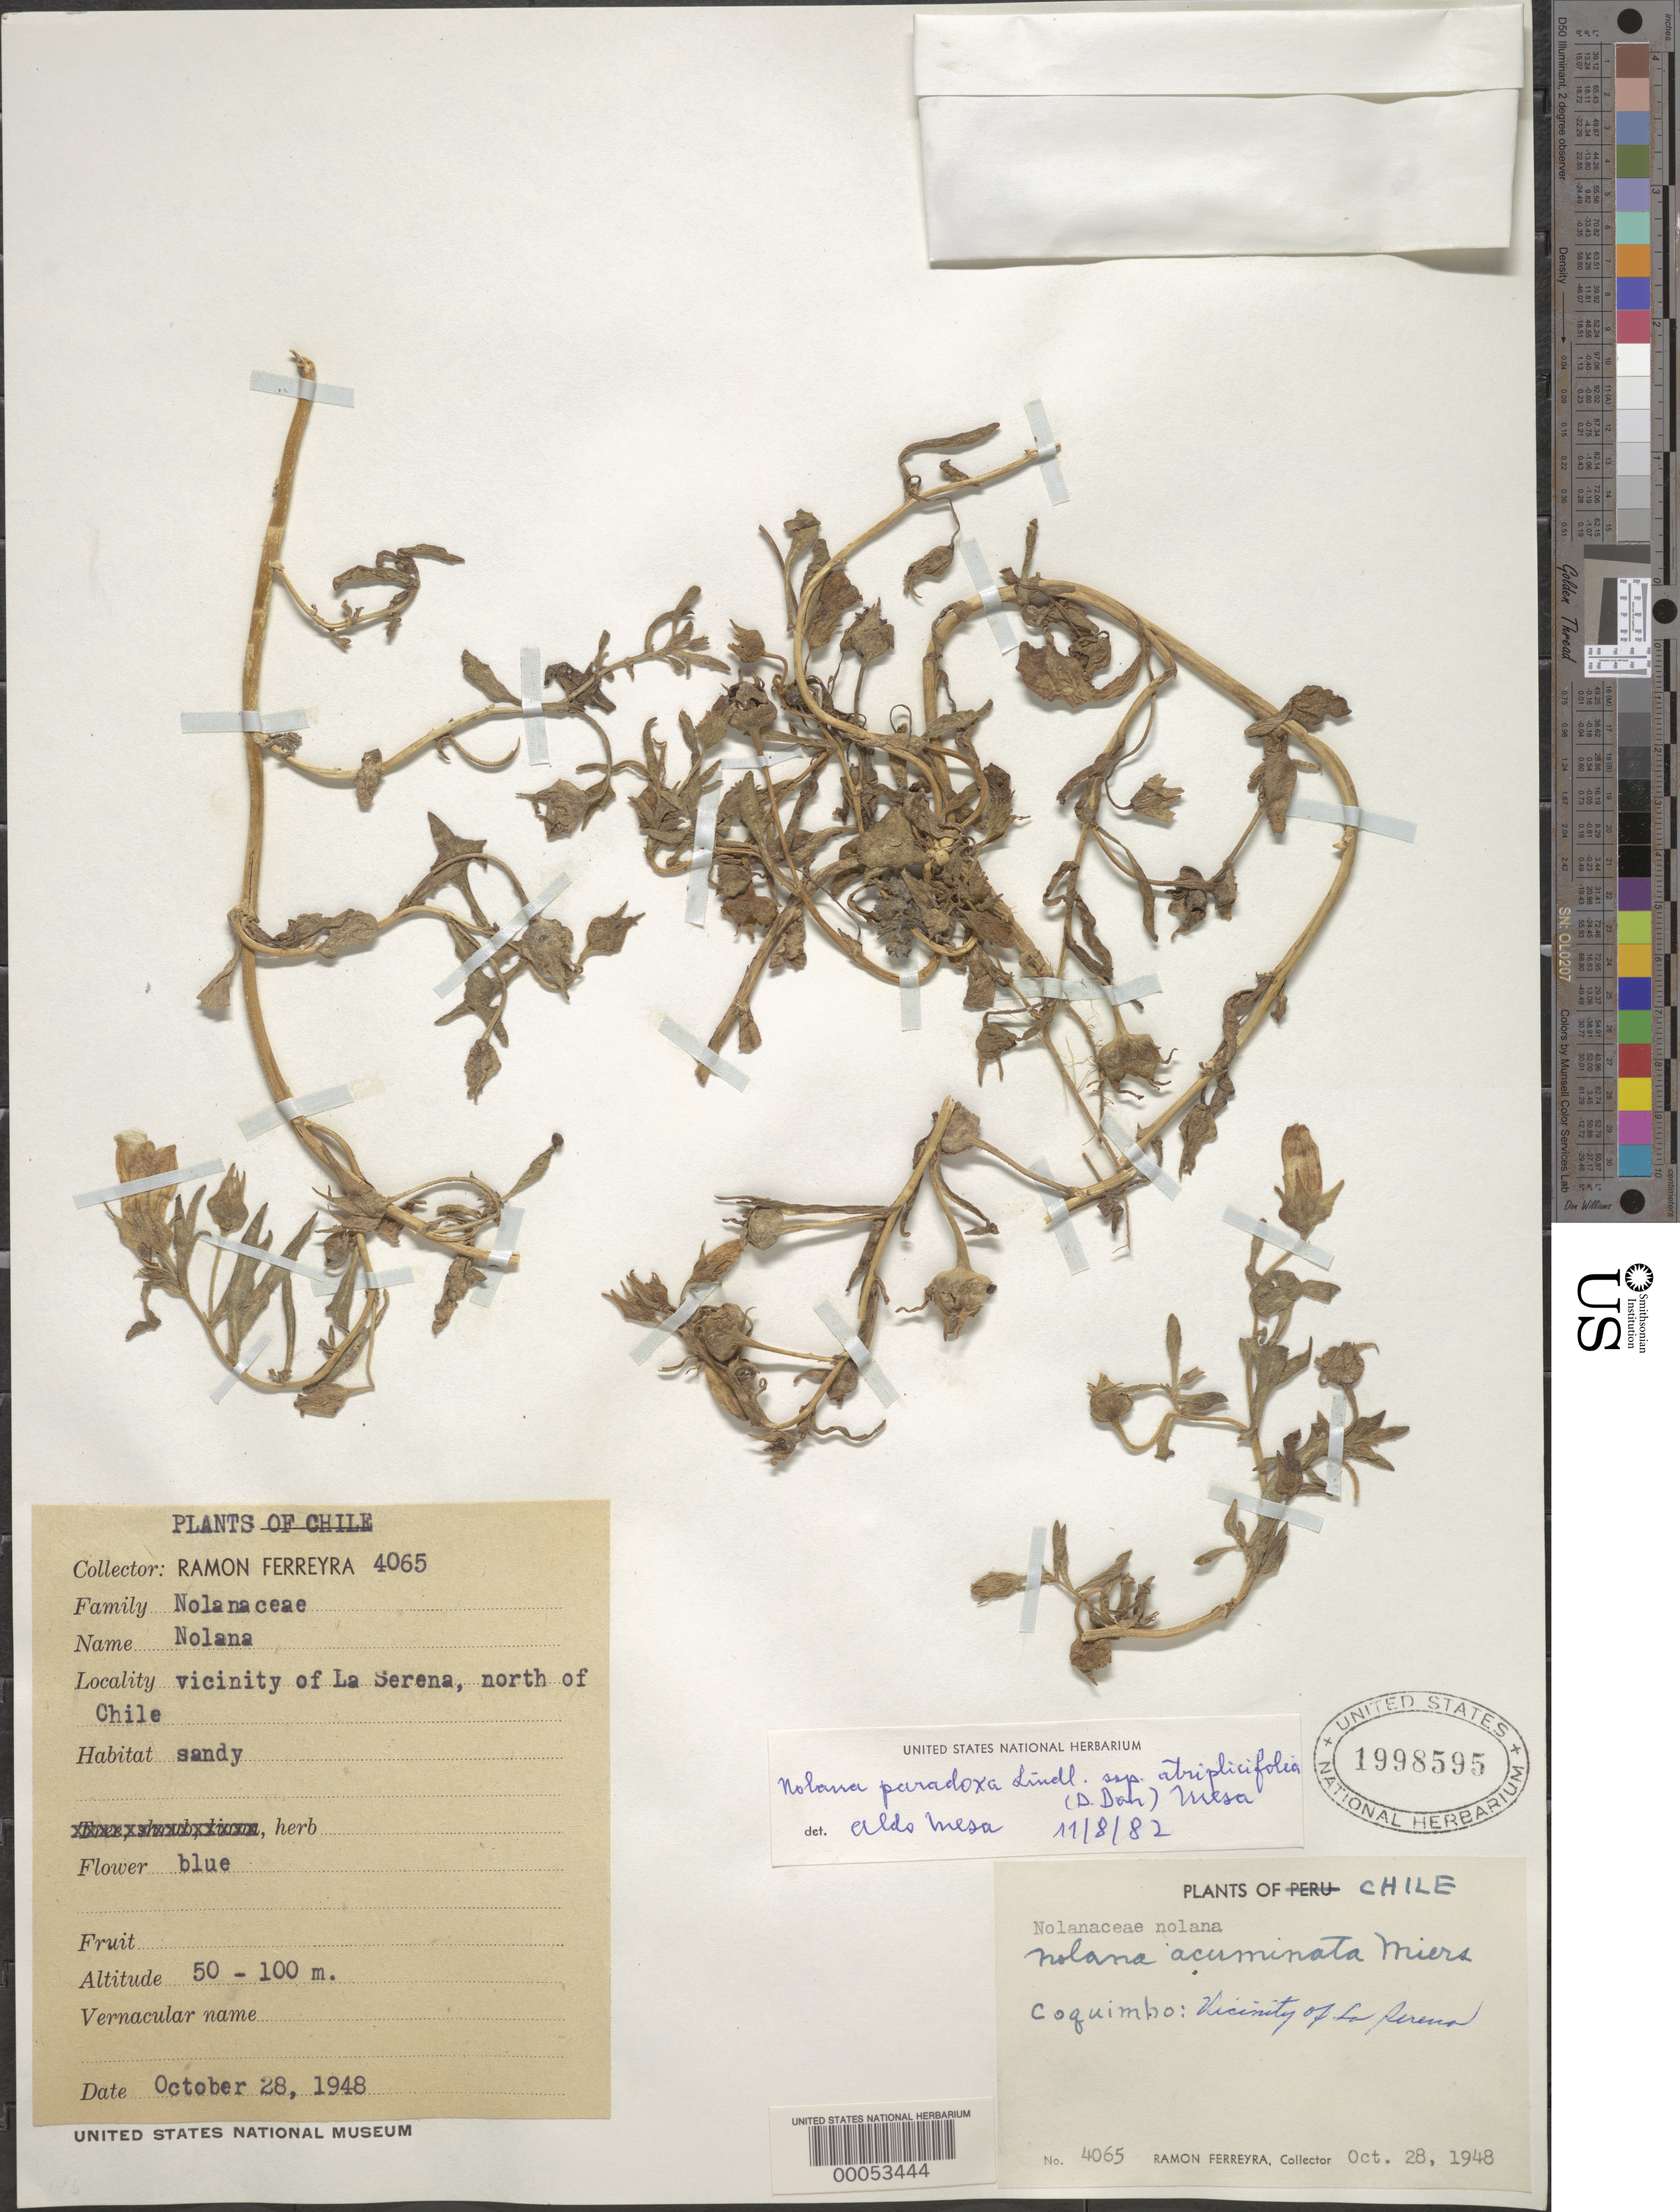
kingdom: Plantae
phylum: Tracheophyta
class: Magnoliopsida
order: Solanales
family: Solanaceae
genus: Nolana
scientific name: Nolana paradoxa subsp. atriplicifolia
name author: (Reider) Mesa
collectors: R. A. Ferreyra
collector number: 4065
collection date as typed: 28 Oct 1948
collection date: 1948-10-28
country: Chile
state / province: Coquimbo (IV)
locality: Vicinity of la serena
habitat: Sandys soil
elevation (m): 50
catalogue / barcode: US 1998595